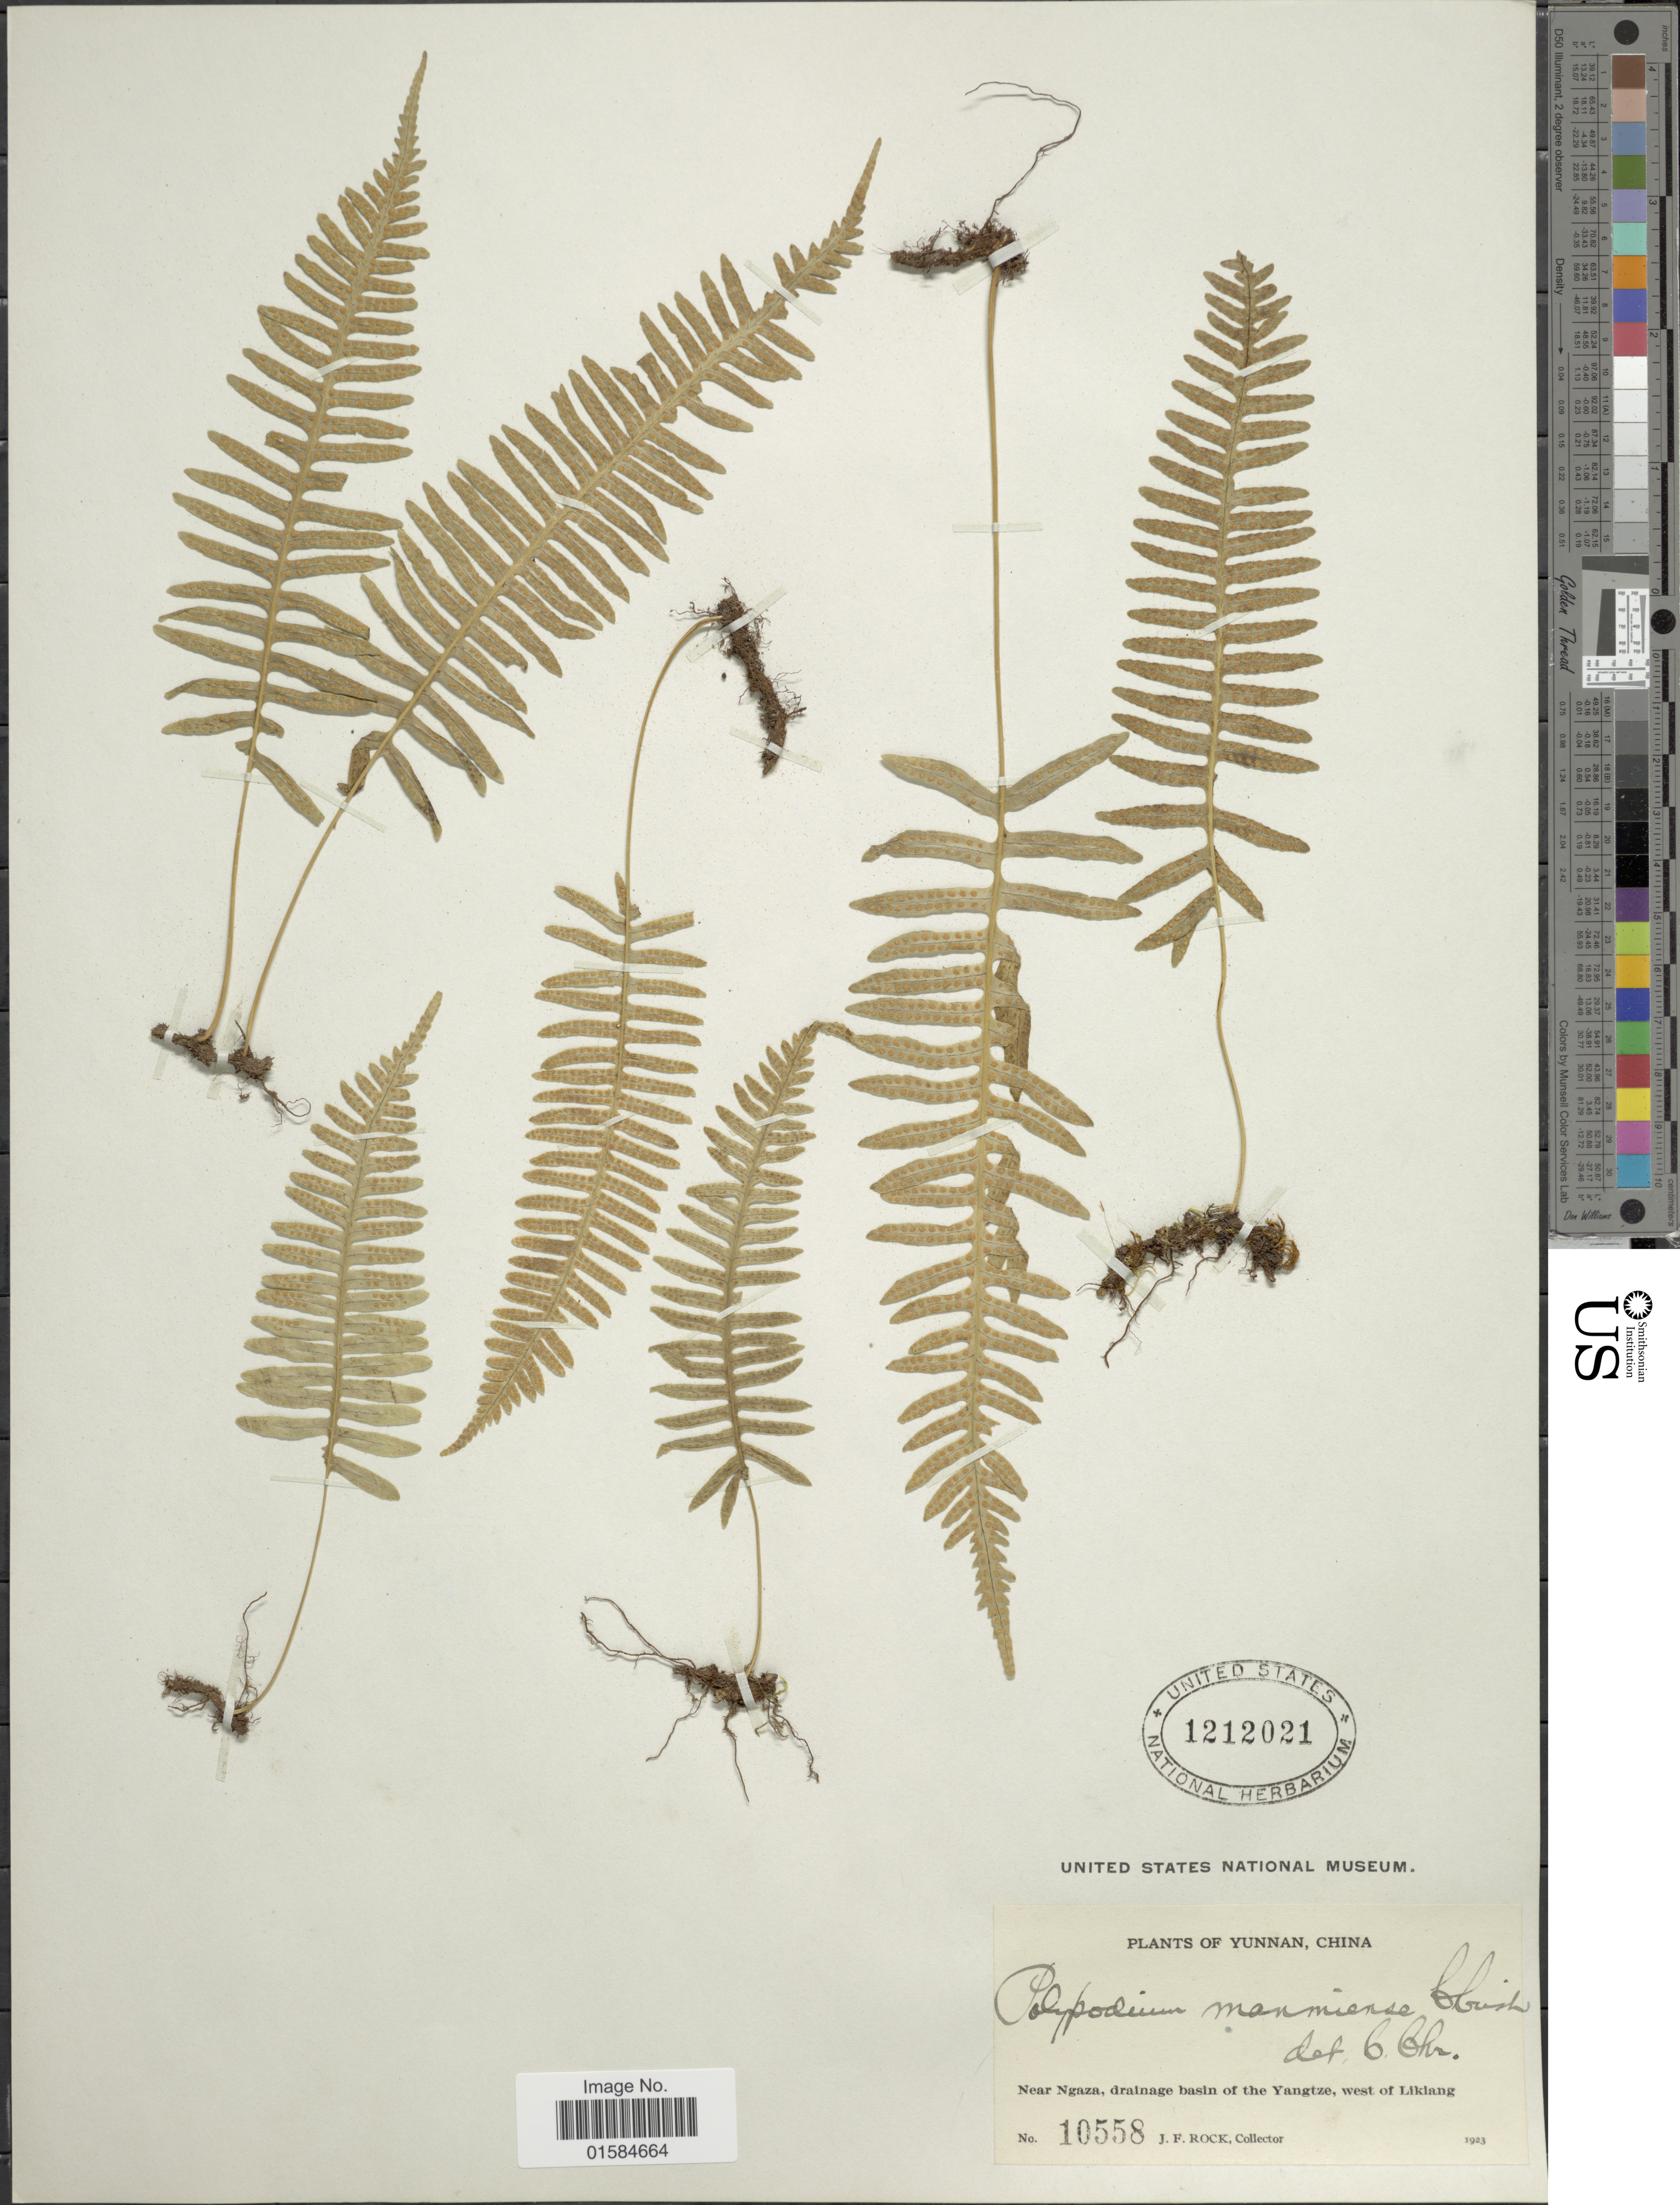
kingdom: Plantae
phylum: Tracheophyta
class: Polypodiopsida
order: Polypodiales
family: Polypodiaceae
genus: Goniophlebium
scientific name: Goniophlebium manmeiense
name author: (Christ) Rödl-Linder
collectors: J. Rock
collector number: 10558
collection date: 1923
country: China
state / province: Yunnan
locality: Near Ngaza, drainage basin of the Yangtze, west of Likiang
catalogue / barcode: US 1212021